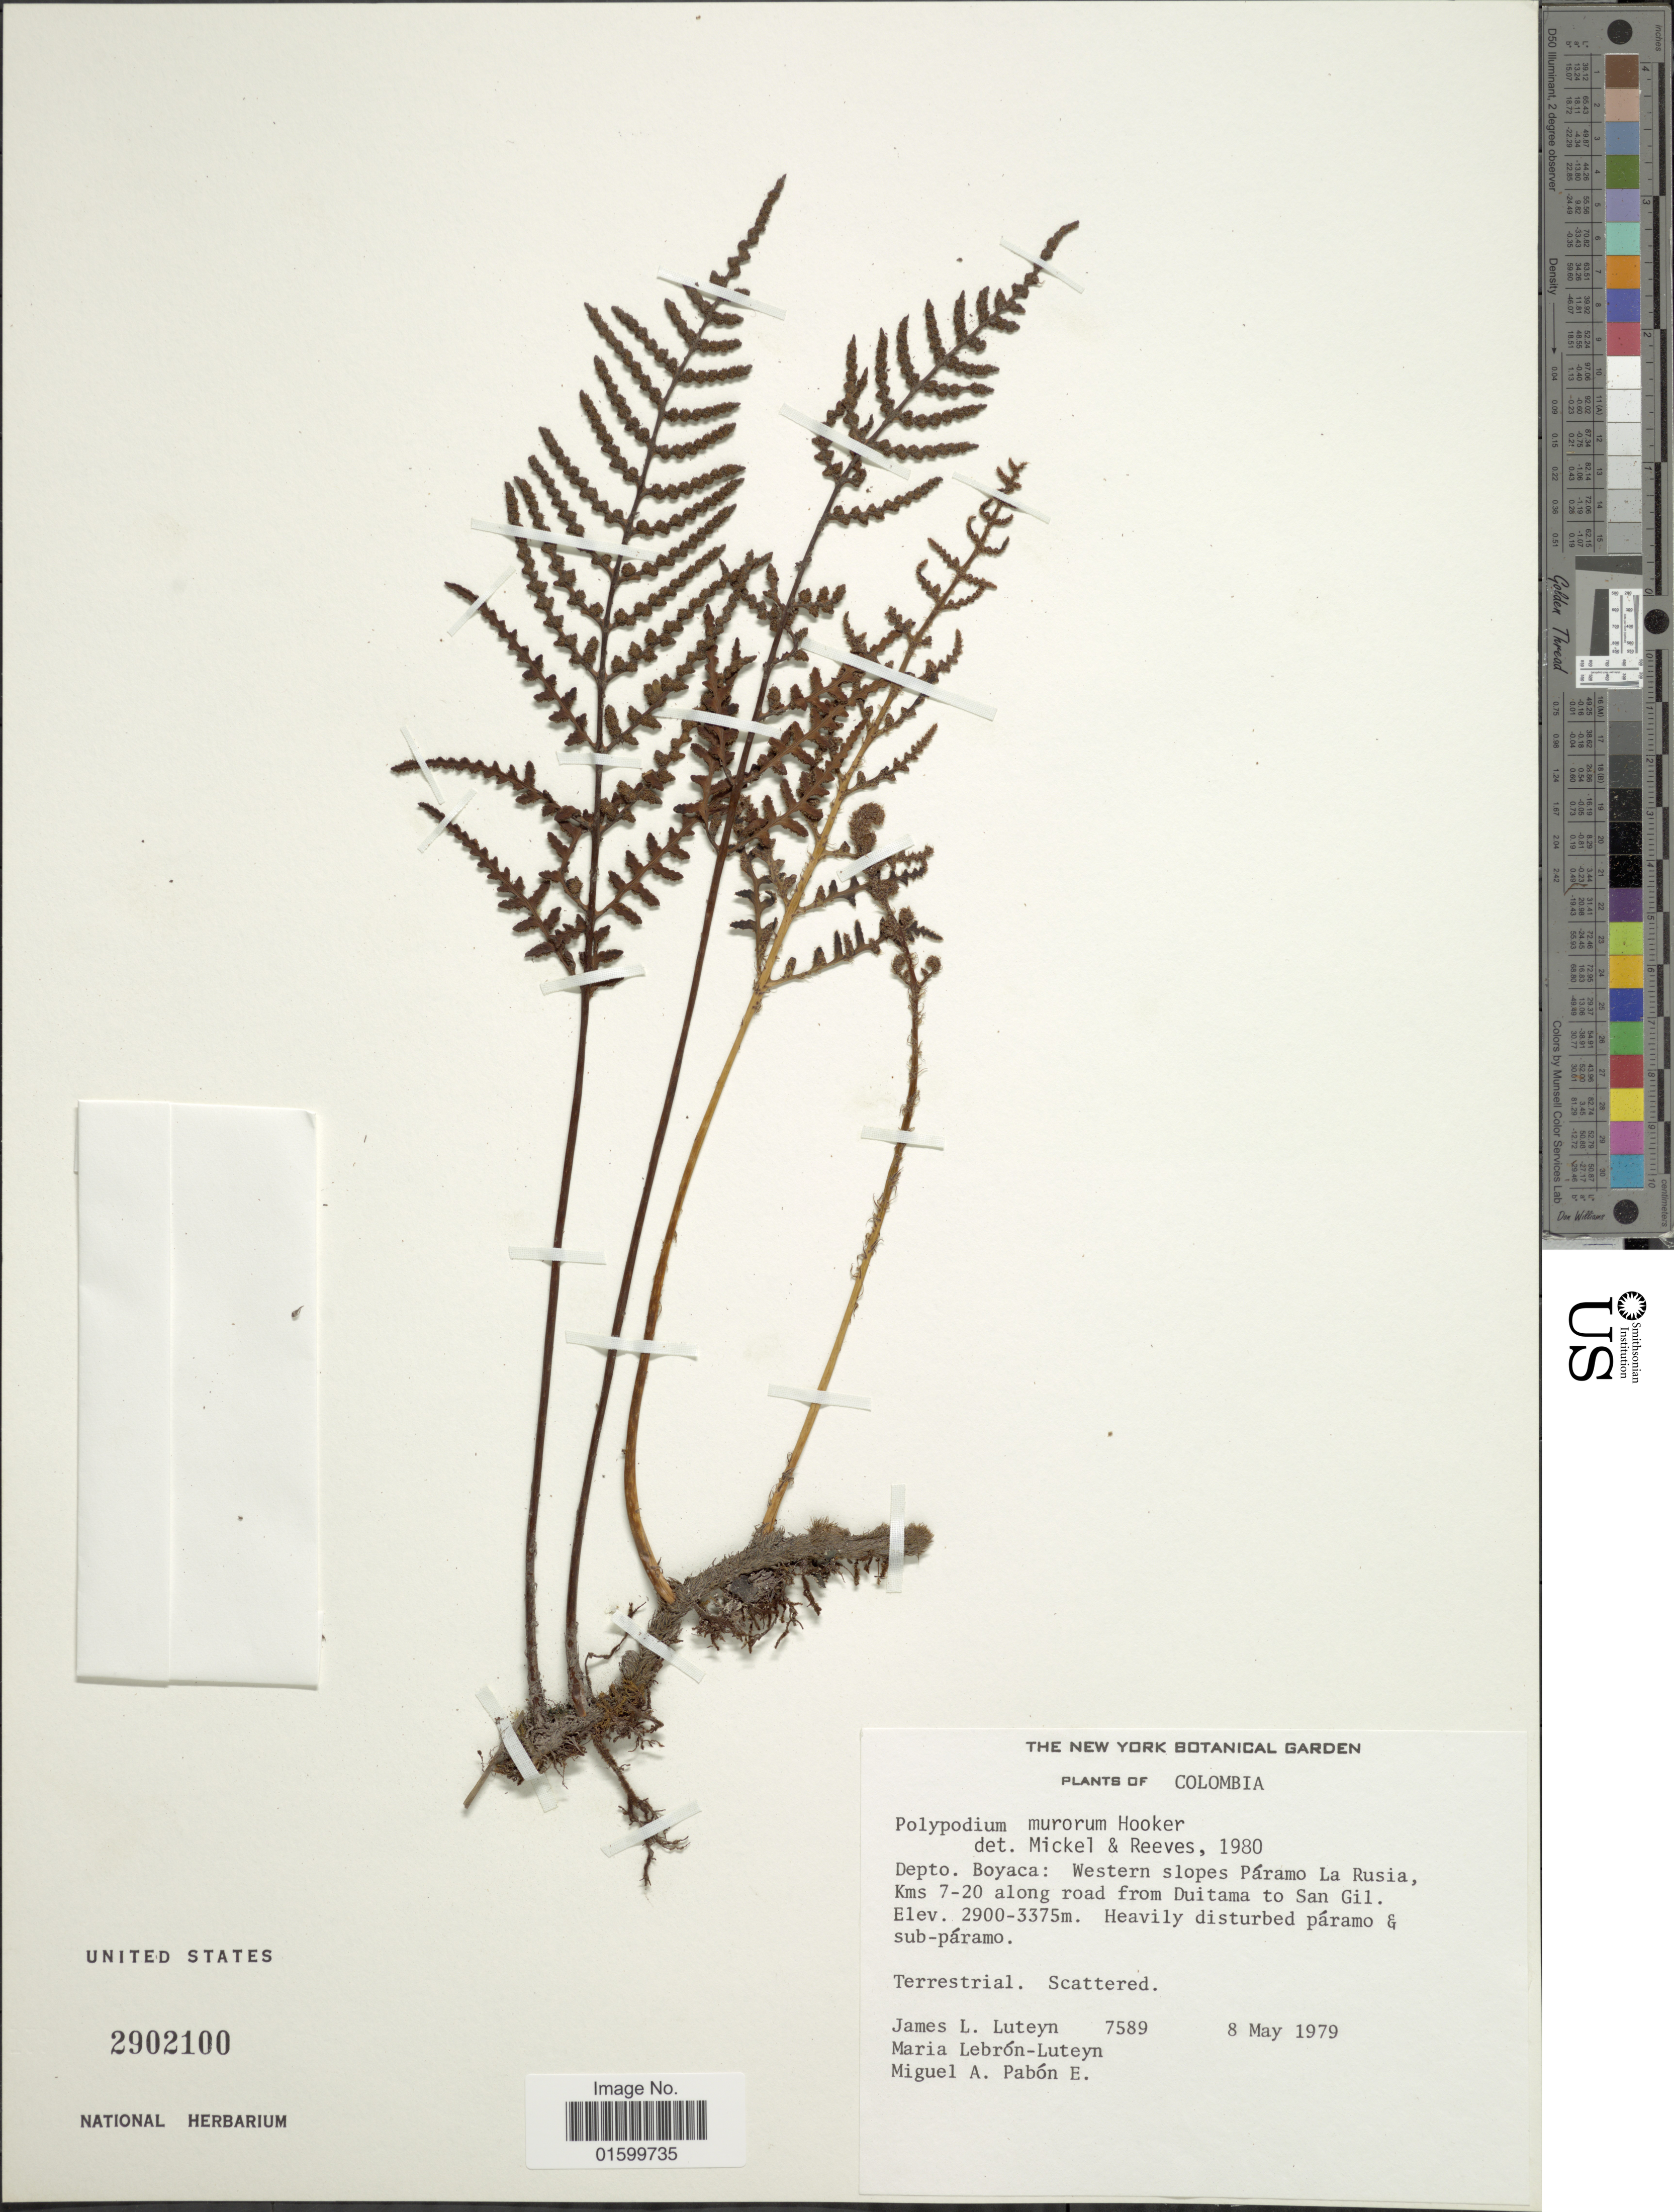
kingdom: Plantae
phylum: Tracheophyta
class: Polypodiopsida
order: Polypodiales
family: Polypodiaceae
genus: Pleopeltis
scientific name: Pleopeltis murorum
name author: (Hook.) A.R. Sm. & Tejero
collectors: J. L. Luteyn, M. L. Lebrón-Luteyn, A. Miguel & M. A. Pabon E.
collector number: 7589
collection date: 1979-05-08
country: Colombia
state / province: Boyacá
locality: Depto. Boyaca: Western slopes Paramo La Rusia, Kms 7-20 along road from Duitama to San Gil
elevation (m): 2900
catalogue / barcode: US 2902100